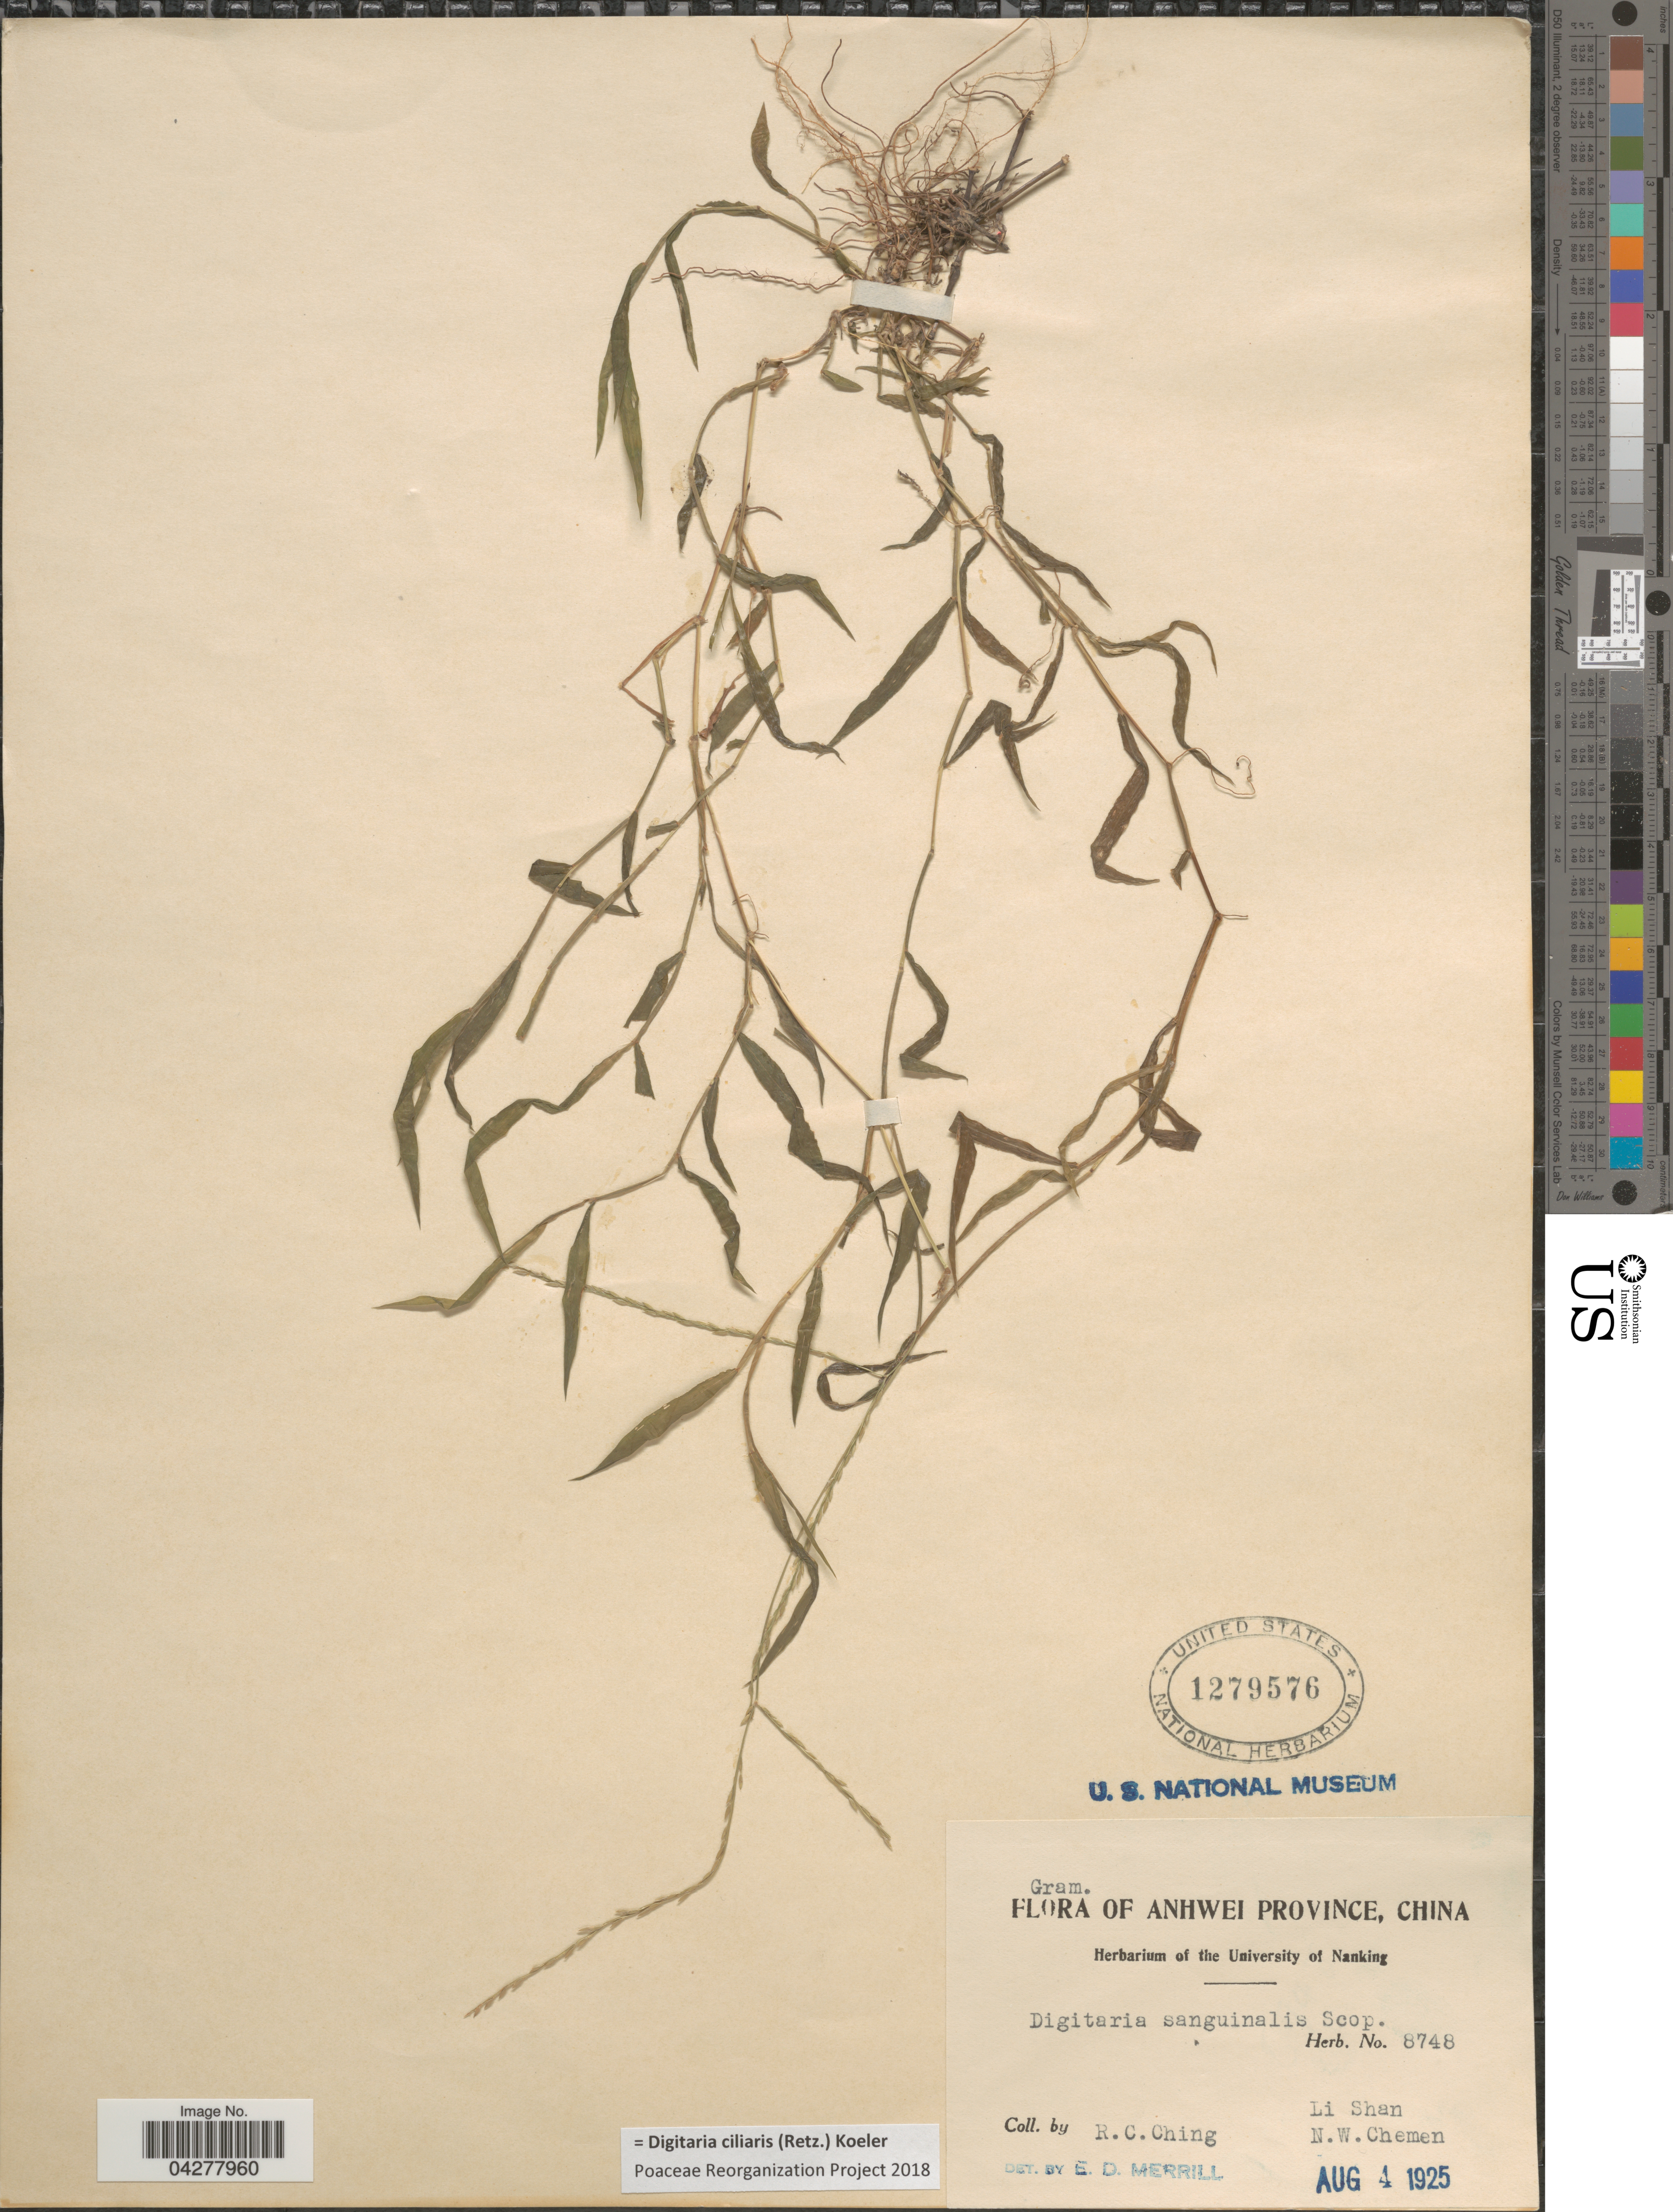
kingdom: Plantae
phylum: Tracheophyta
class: Liliopsida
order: Poales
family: Poaceae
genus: Digitaria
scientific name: Digitaria ciliaris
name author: (Retz.) Koeler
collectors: R. C. Ching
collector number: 8748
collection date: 1925-08-04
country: China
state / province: Anhui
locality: Anhwei Province. Li Shan. N.W. Chemen.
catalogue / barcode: US 1279576